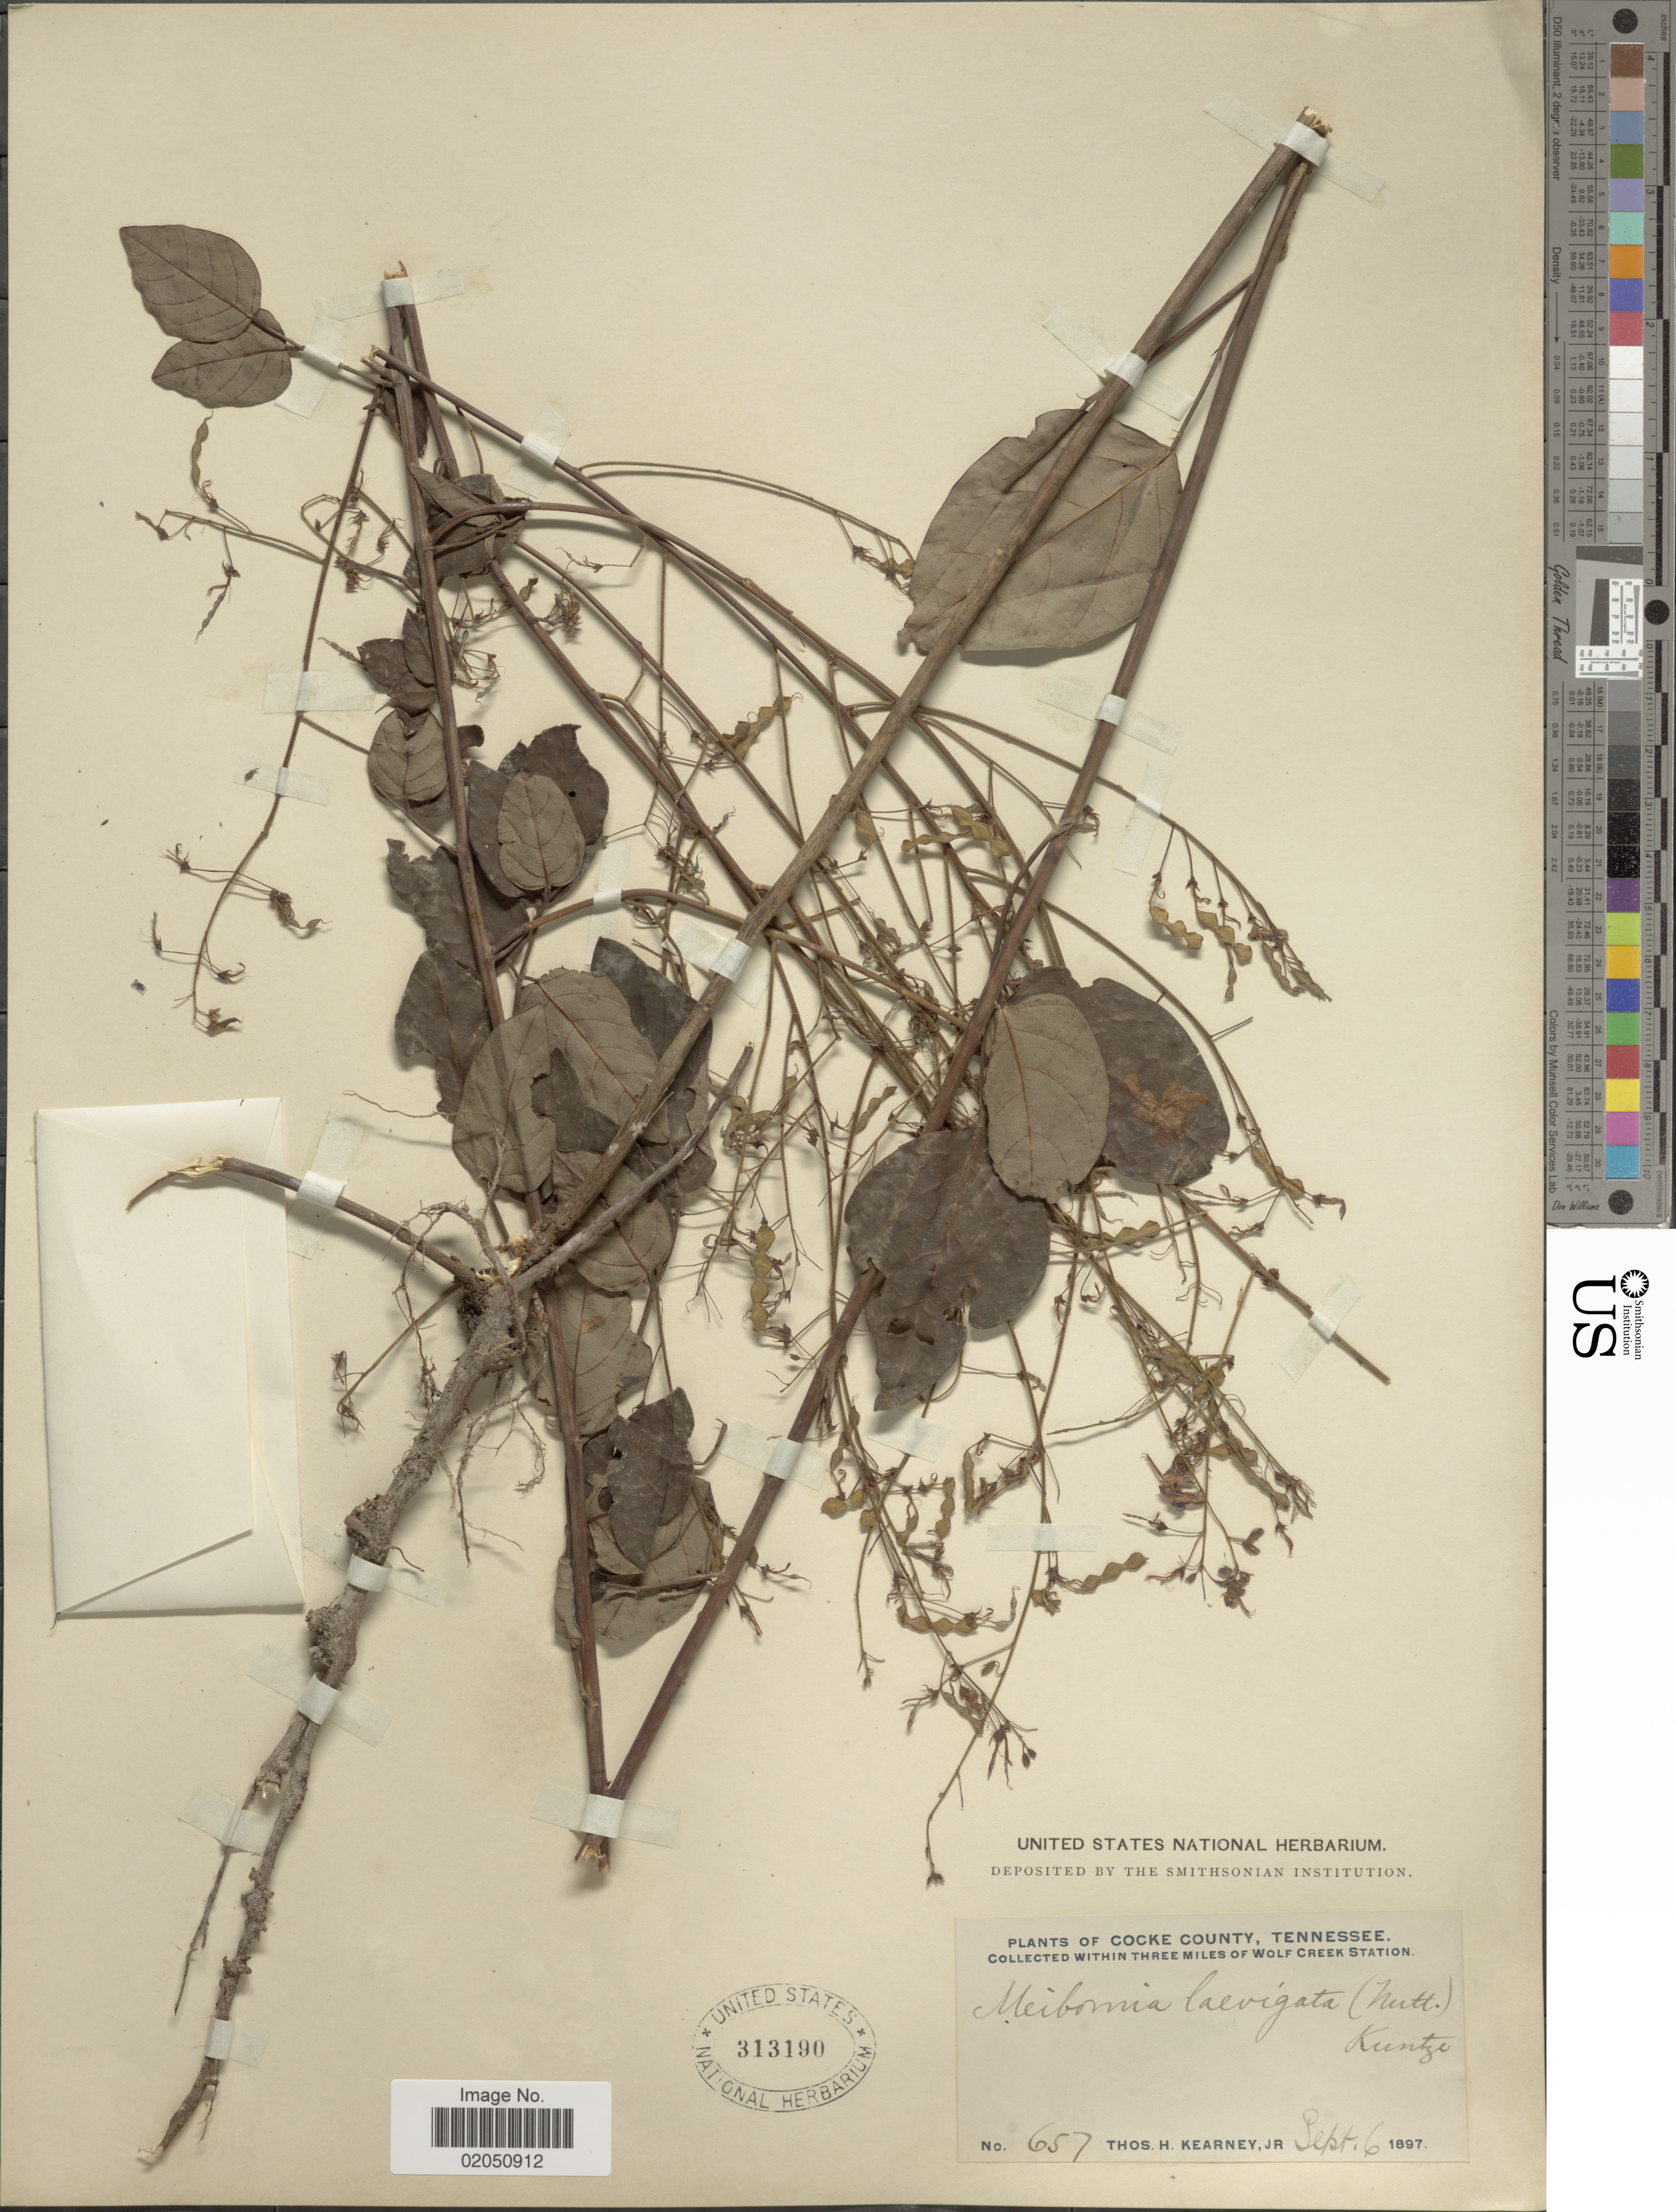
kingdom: Plantae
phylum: Tracheophyta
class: Magnoliopsida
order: Fabales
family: Fabaceae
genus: Desmodium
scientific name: Desmodium laevigatum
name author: (Nutt.) DC.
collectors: T. H. Kearney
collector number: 657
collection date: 1897-09-06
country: United States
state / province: Tennessee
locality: Cocke County, Within Three Miles of Wolf Creek Station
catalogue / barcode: US 313190